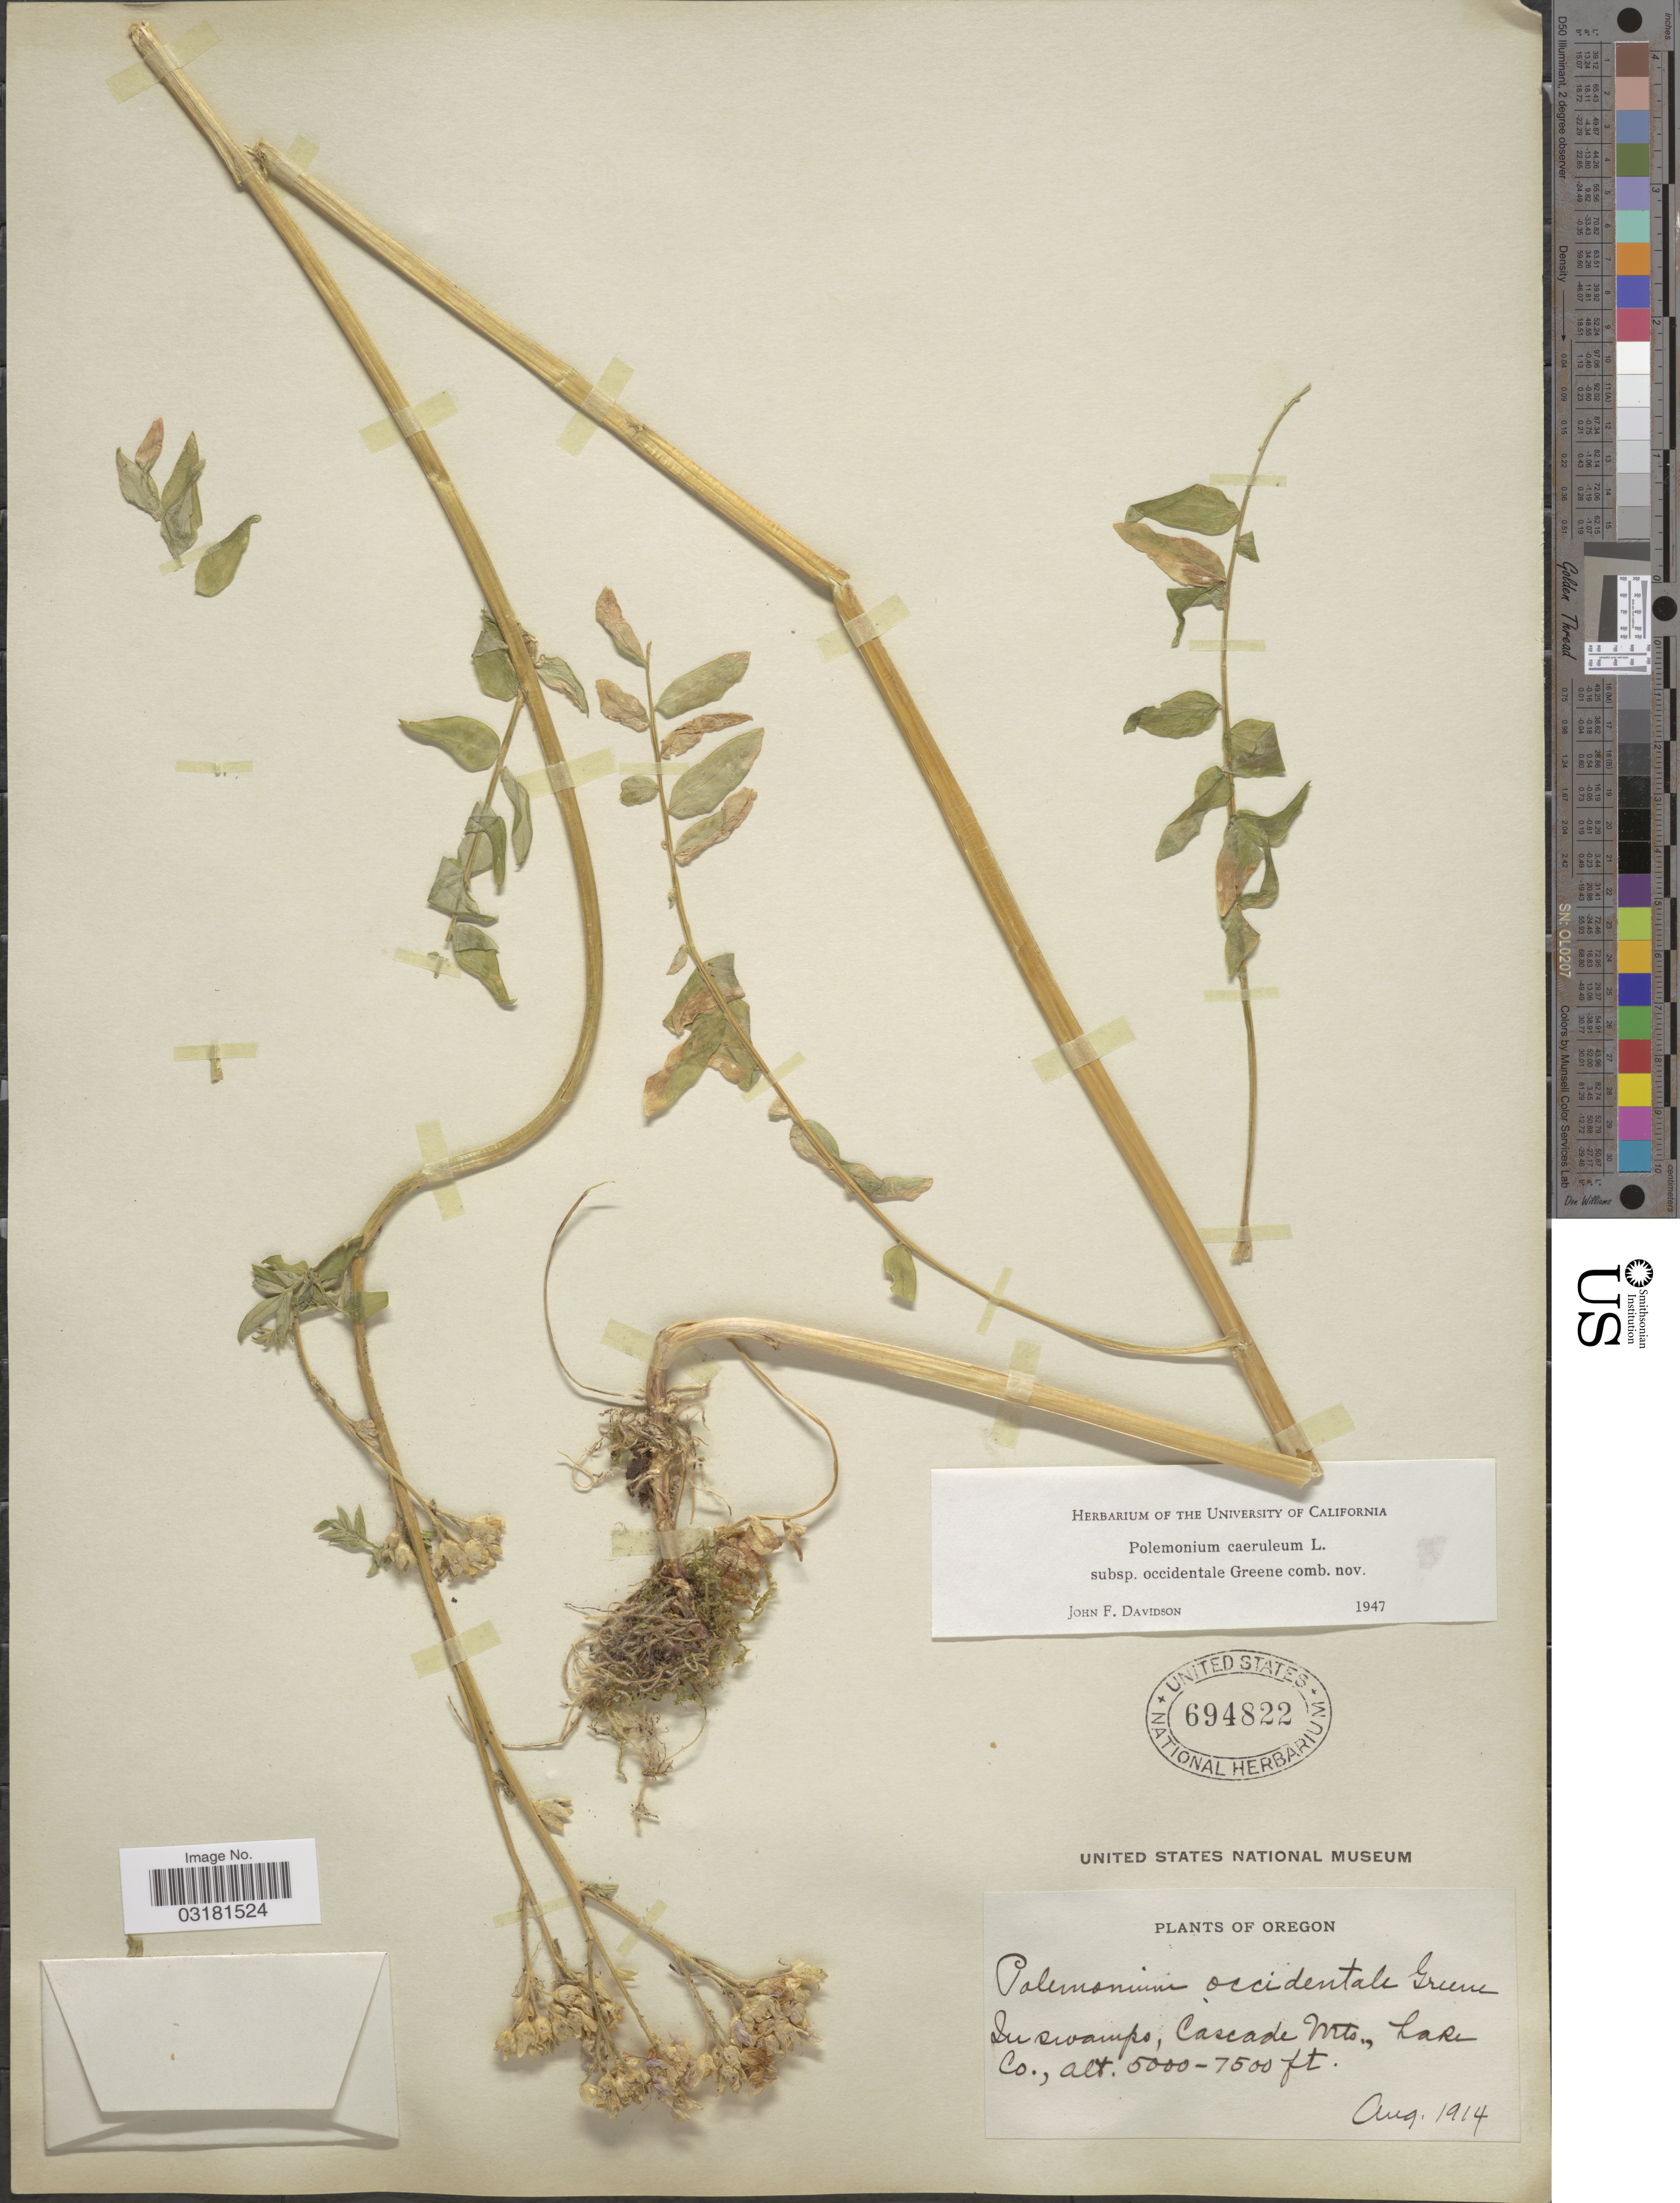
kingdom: Plantae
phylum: Tracheophyta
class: Magnoliopsida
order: Ericales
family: Polemoniaceae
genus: Polemonium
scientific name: Polemonium occidentale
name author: Greene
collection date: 1914-08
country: United States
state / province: Oregon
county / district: Lake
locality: In swamps, Cascade Mts., Lake Co.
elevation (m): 1524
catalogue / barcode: US 694822